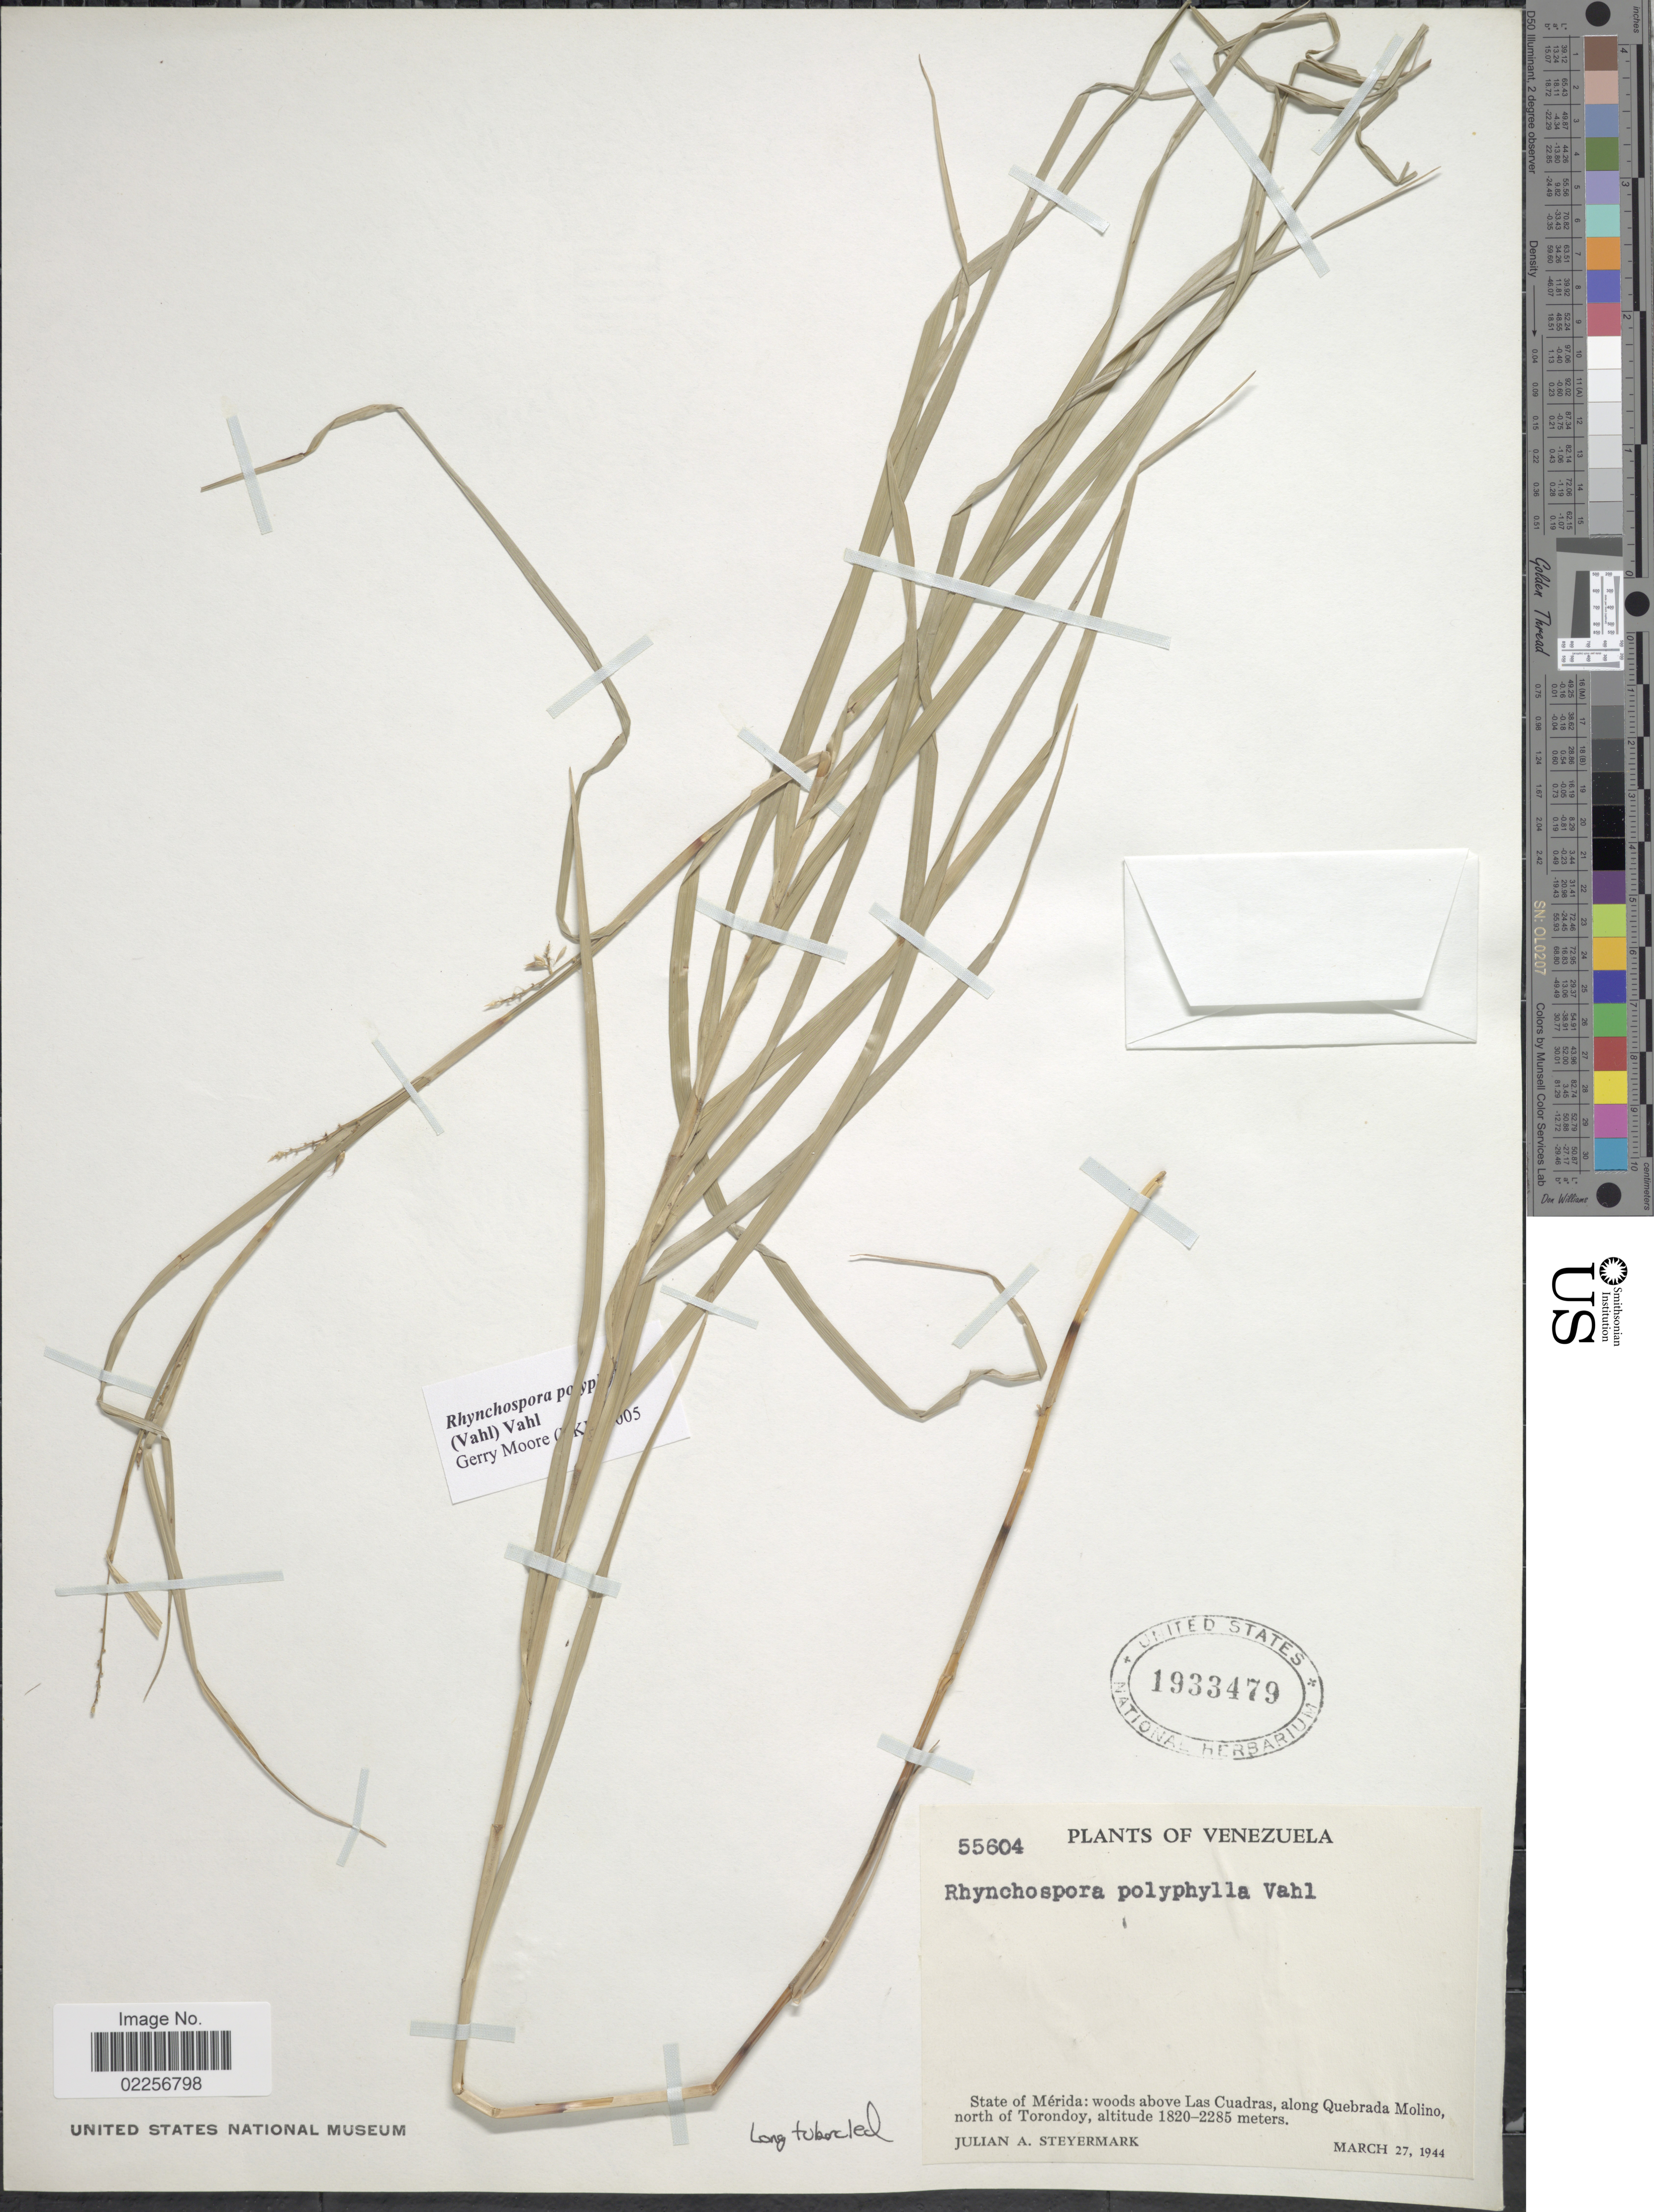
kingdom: Plantae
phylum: Tracheophyta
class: Liliopsida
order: Poales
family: Cyperaceae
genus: Rhynchospora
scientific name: Rhynchospora polyphylla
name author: (Vahl) Vahl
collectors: J. Steyermark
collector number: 55604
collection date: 1944-03-27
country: Venezuela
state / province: Mérida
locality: Woods above Las Cuadras, along Quebrada Molino, north of Torondoy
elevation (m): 1820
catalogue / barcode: US 1933479